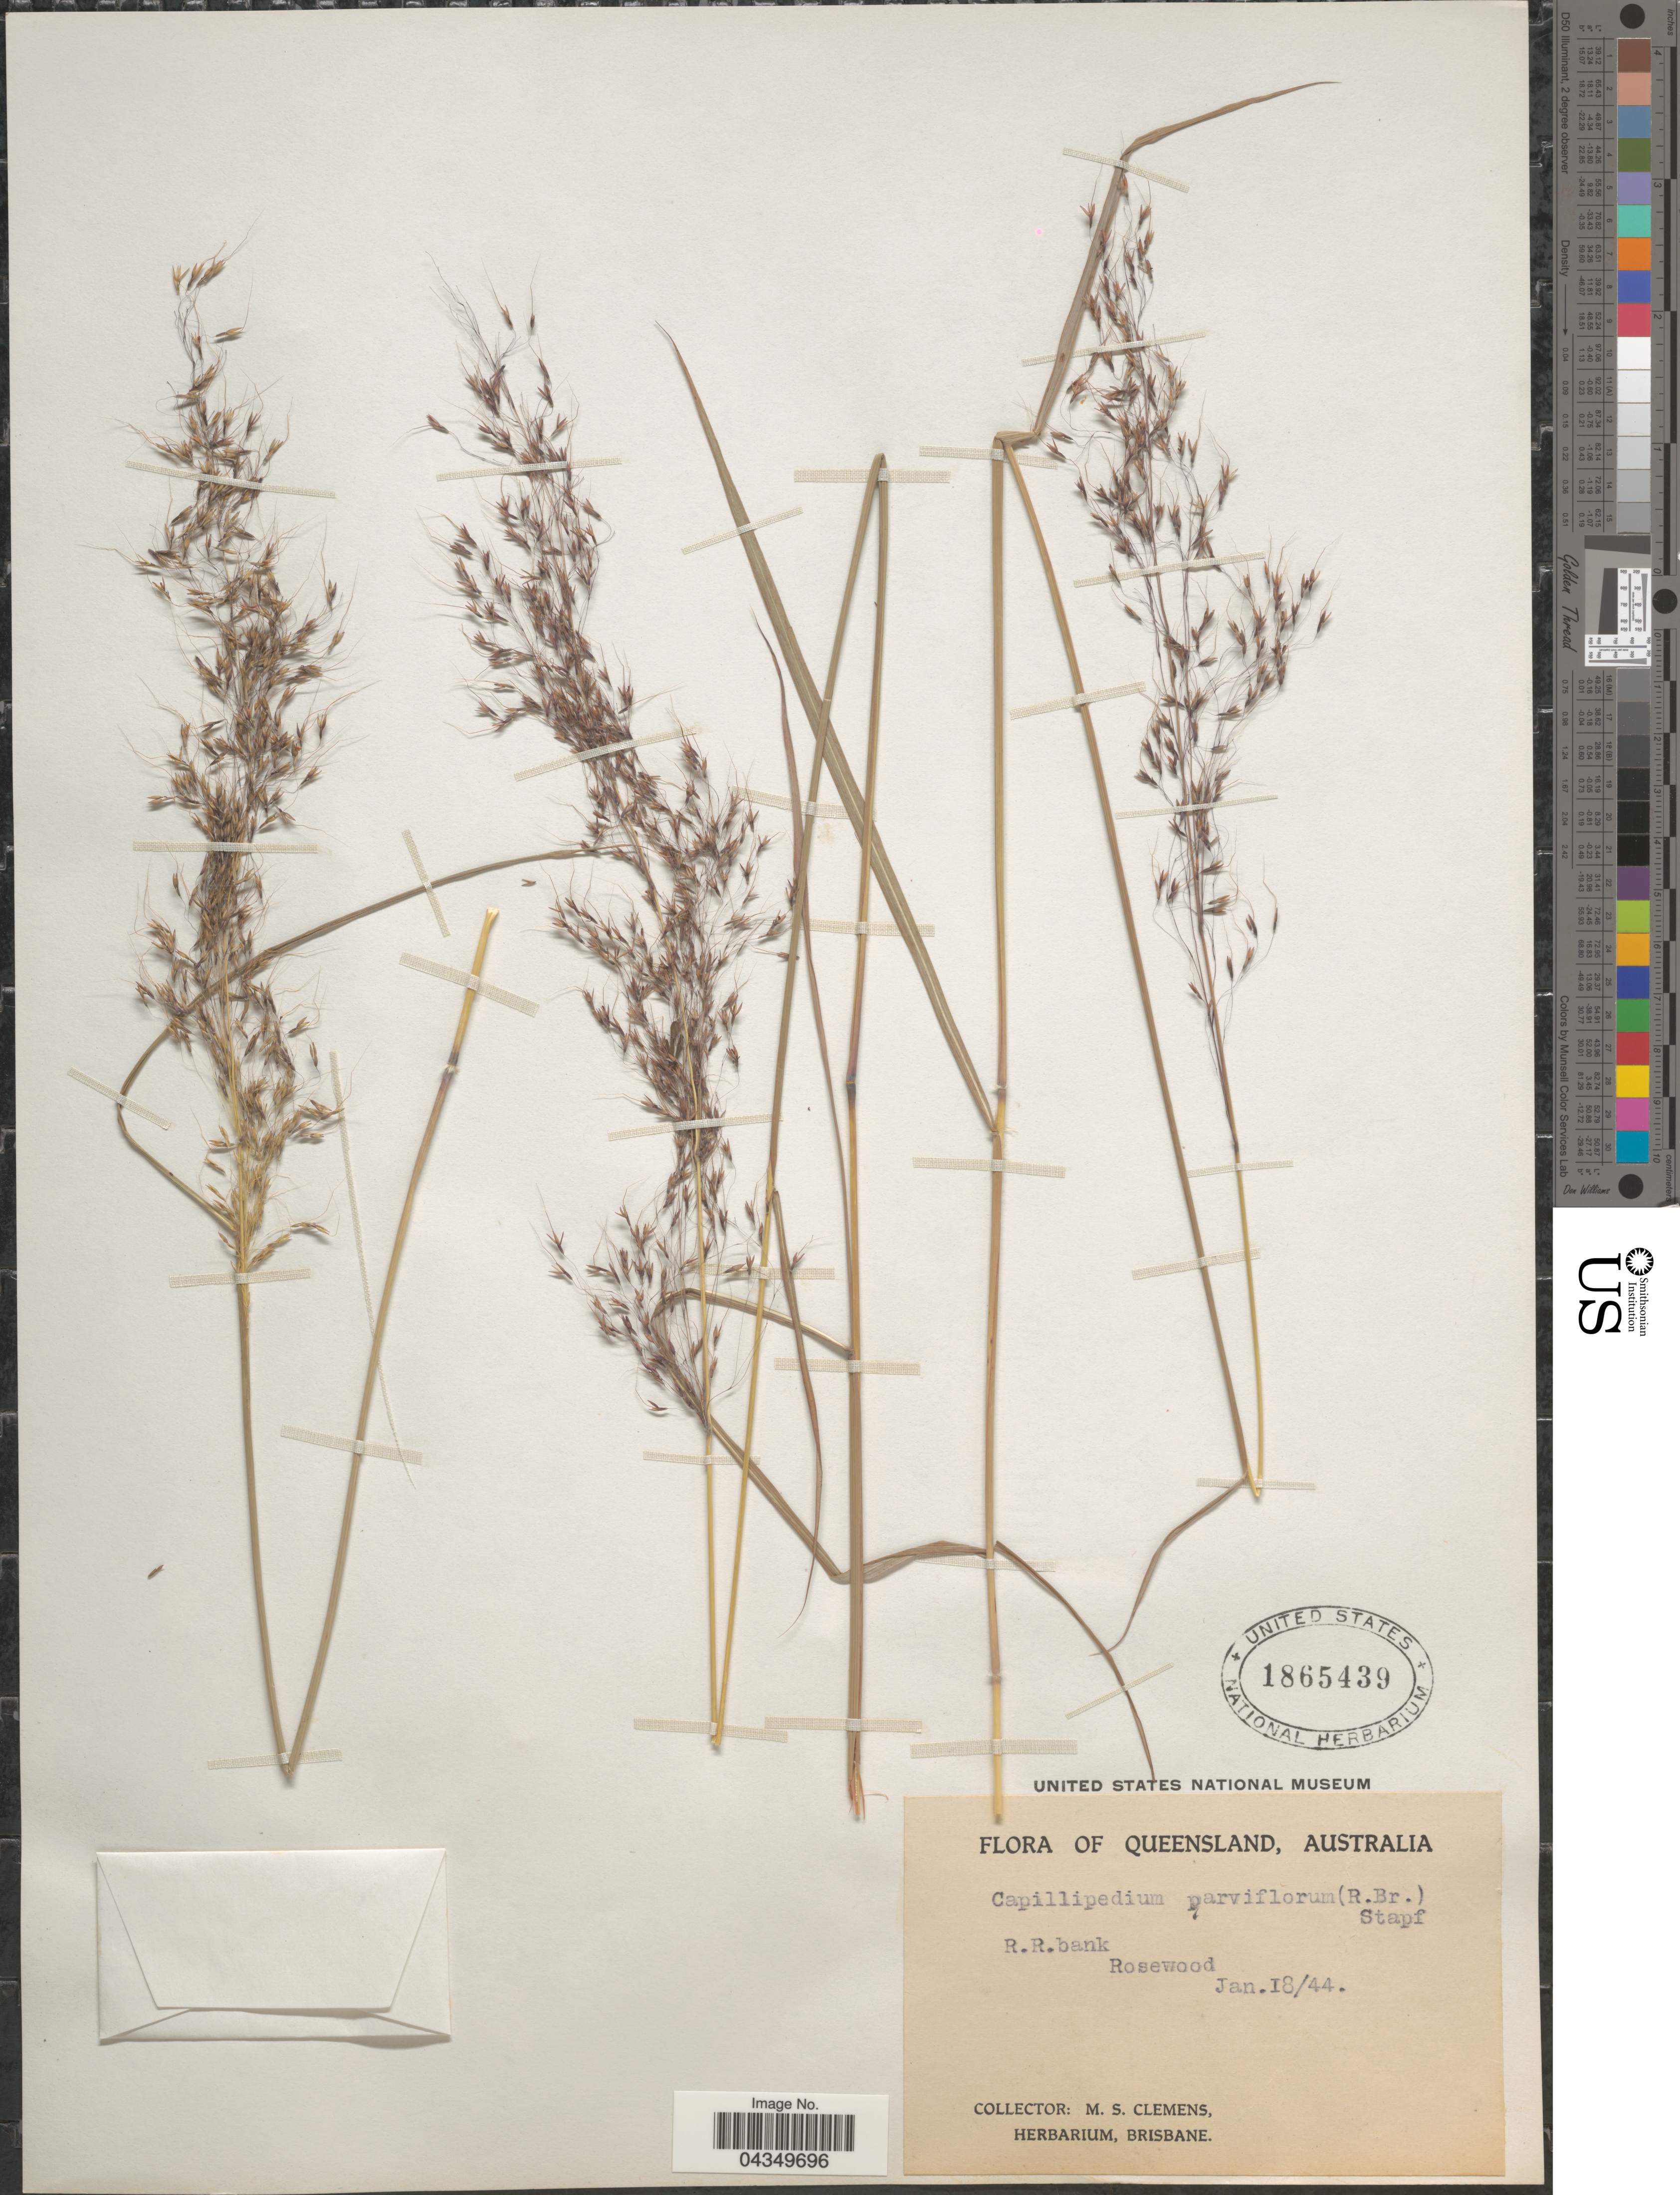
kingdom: Plantae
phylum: Tracheophyta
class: Liliopsida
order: Poales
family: Poaceae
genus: Capillipedium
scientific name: Capillipedium parviflorum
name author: (R. Br.) Stapf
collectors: M. S. Clemens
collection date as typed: Transcribed d/m/y: 18/1/44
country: Australia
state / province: Queensland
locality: R.R.bank. Rosewood.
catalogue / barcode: US 1865439